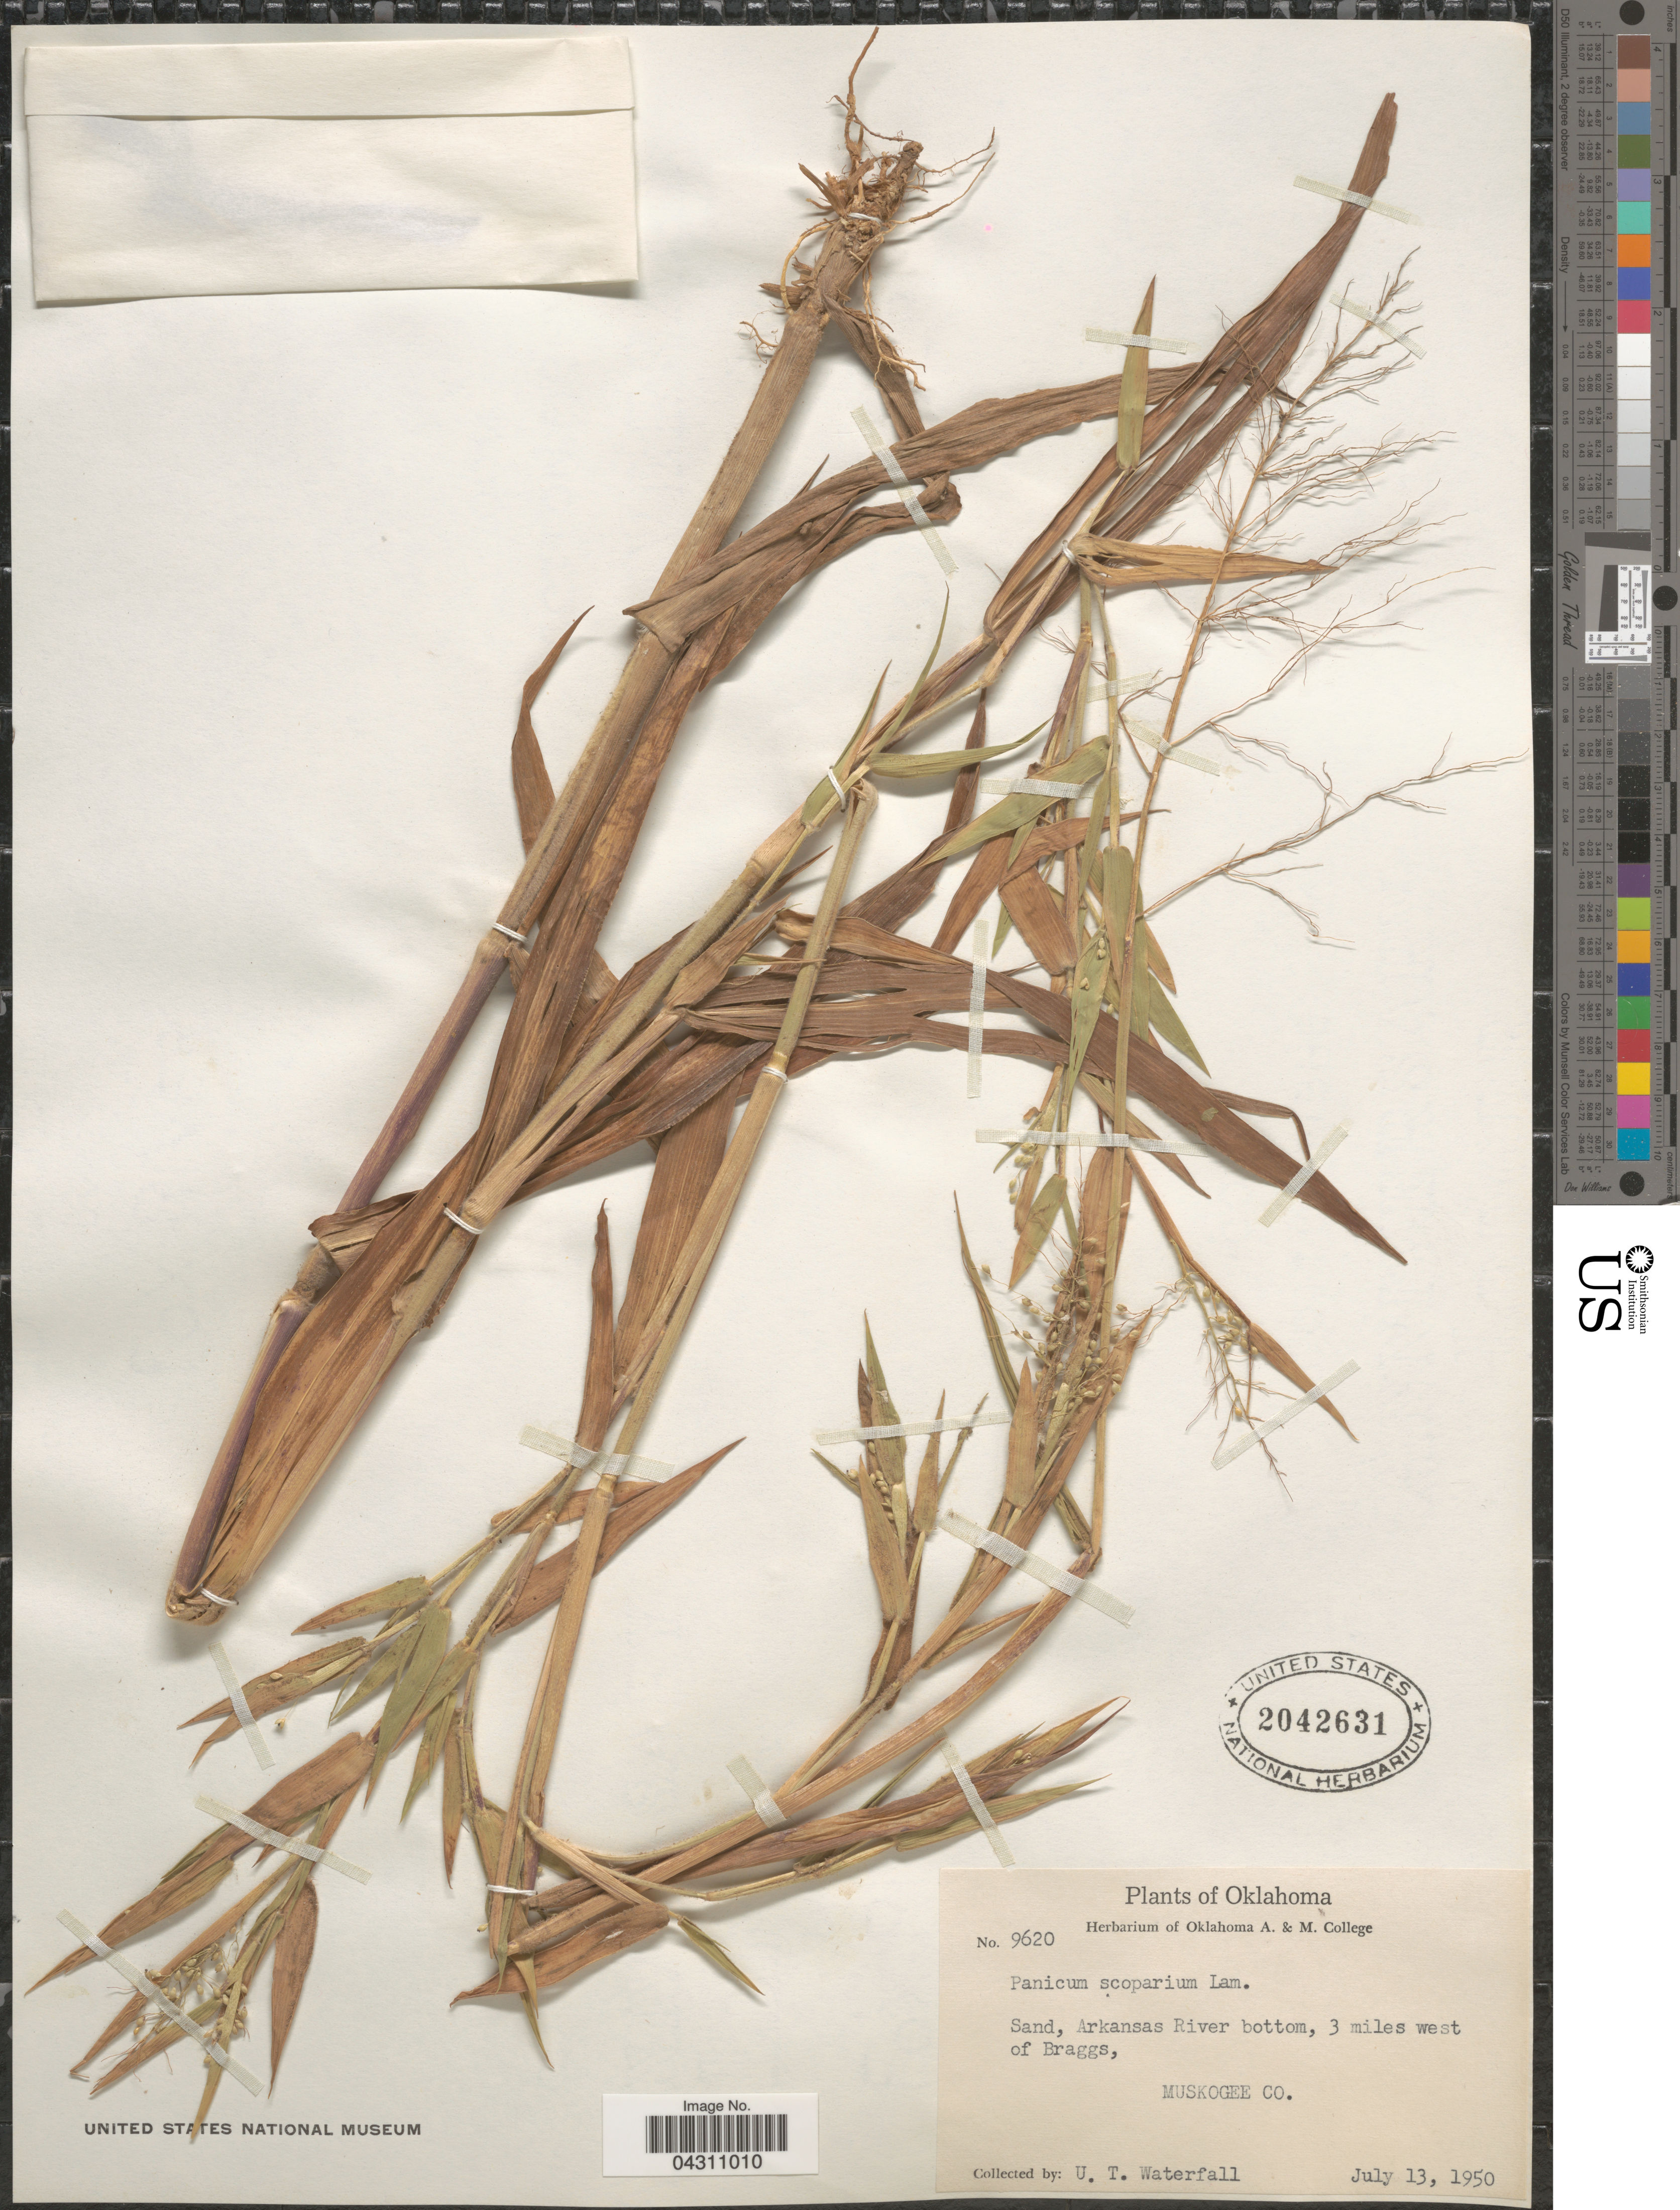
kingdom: Plantae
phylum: Tracheophyta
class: Liliopsida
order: Poales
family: Poaceae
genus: Dichanthelium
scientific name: Dichanthelium scoparium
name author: (Lam.) Gould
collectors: U. T. Waterfall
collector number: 9620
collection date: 1950-07-13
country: United States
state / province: Oklahoma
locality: Sand, Arkansas River bottom, 3 miles west of Braggs, Muskogee Co.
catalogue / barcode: US 2042631